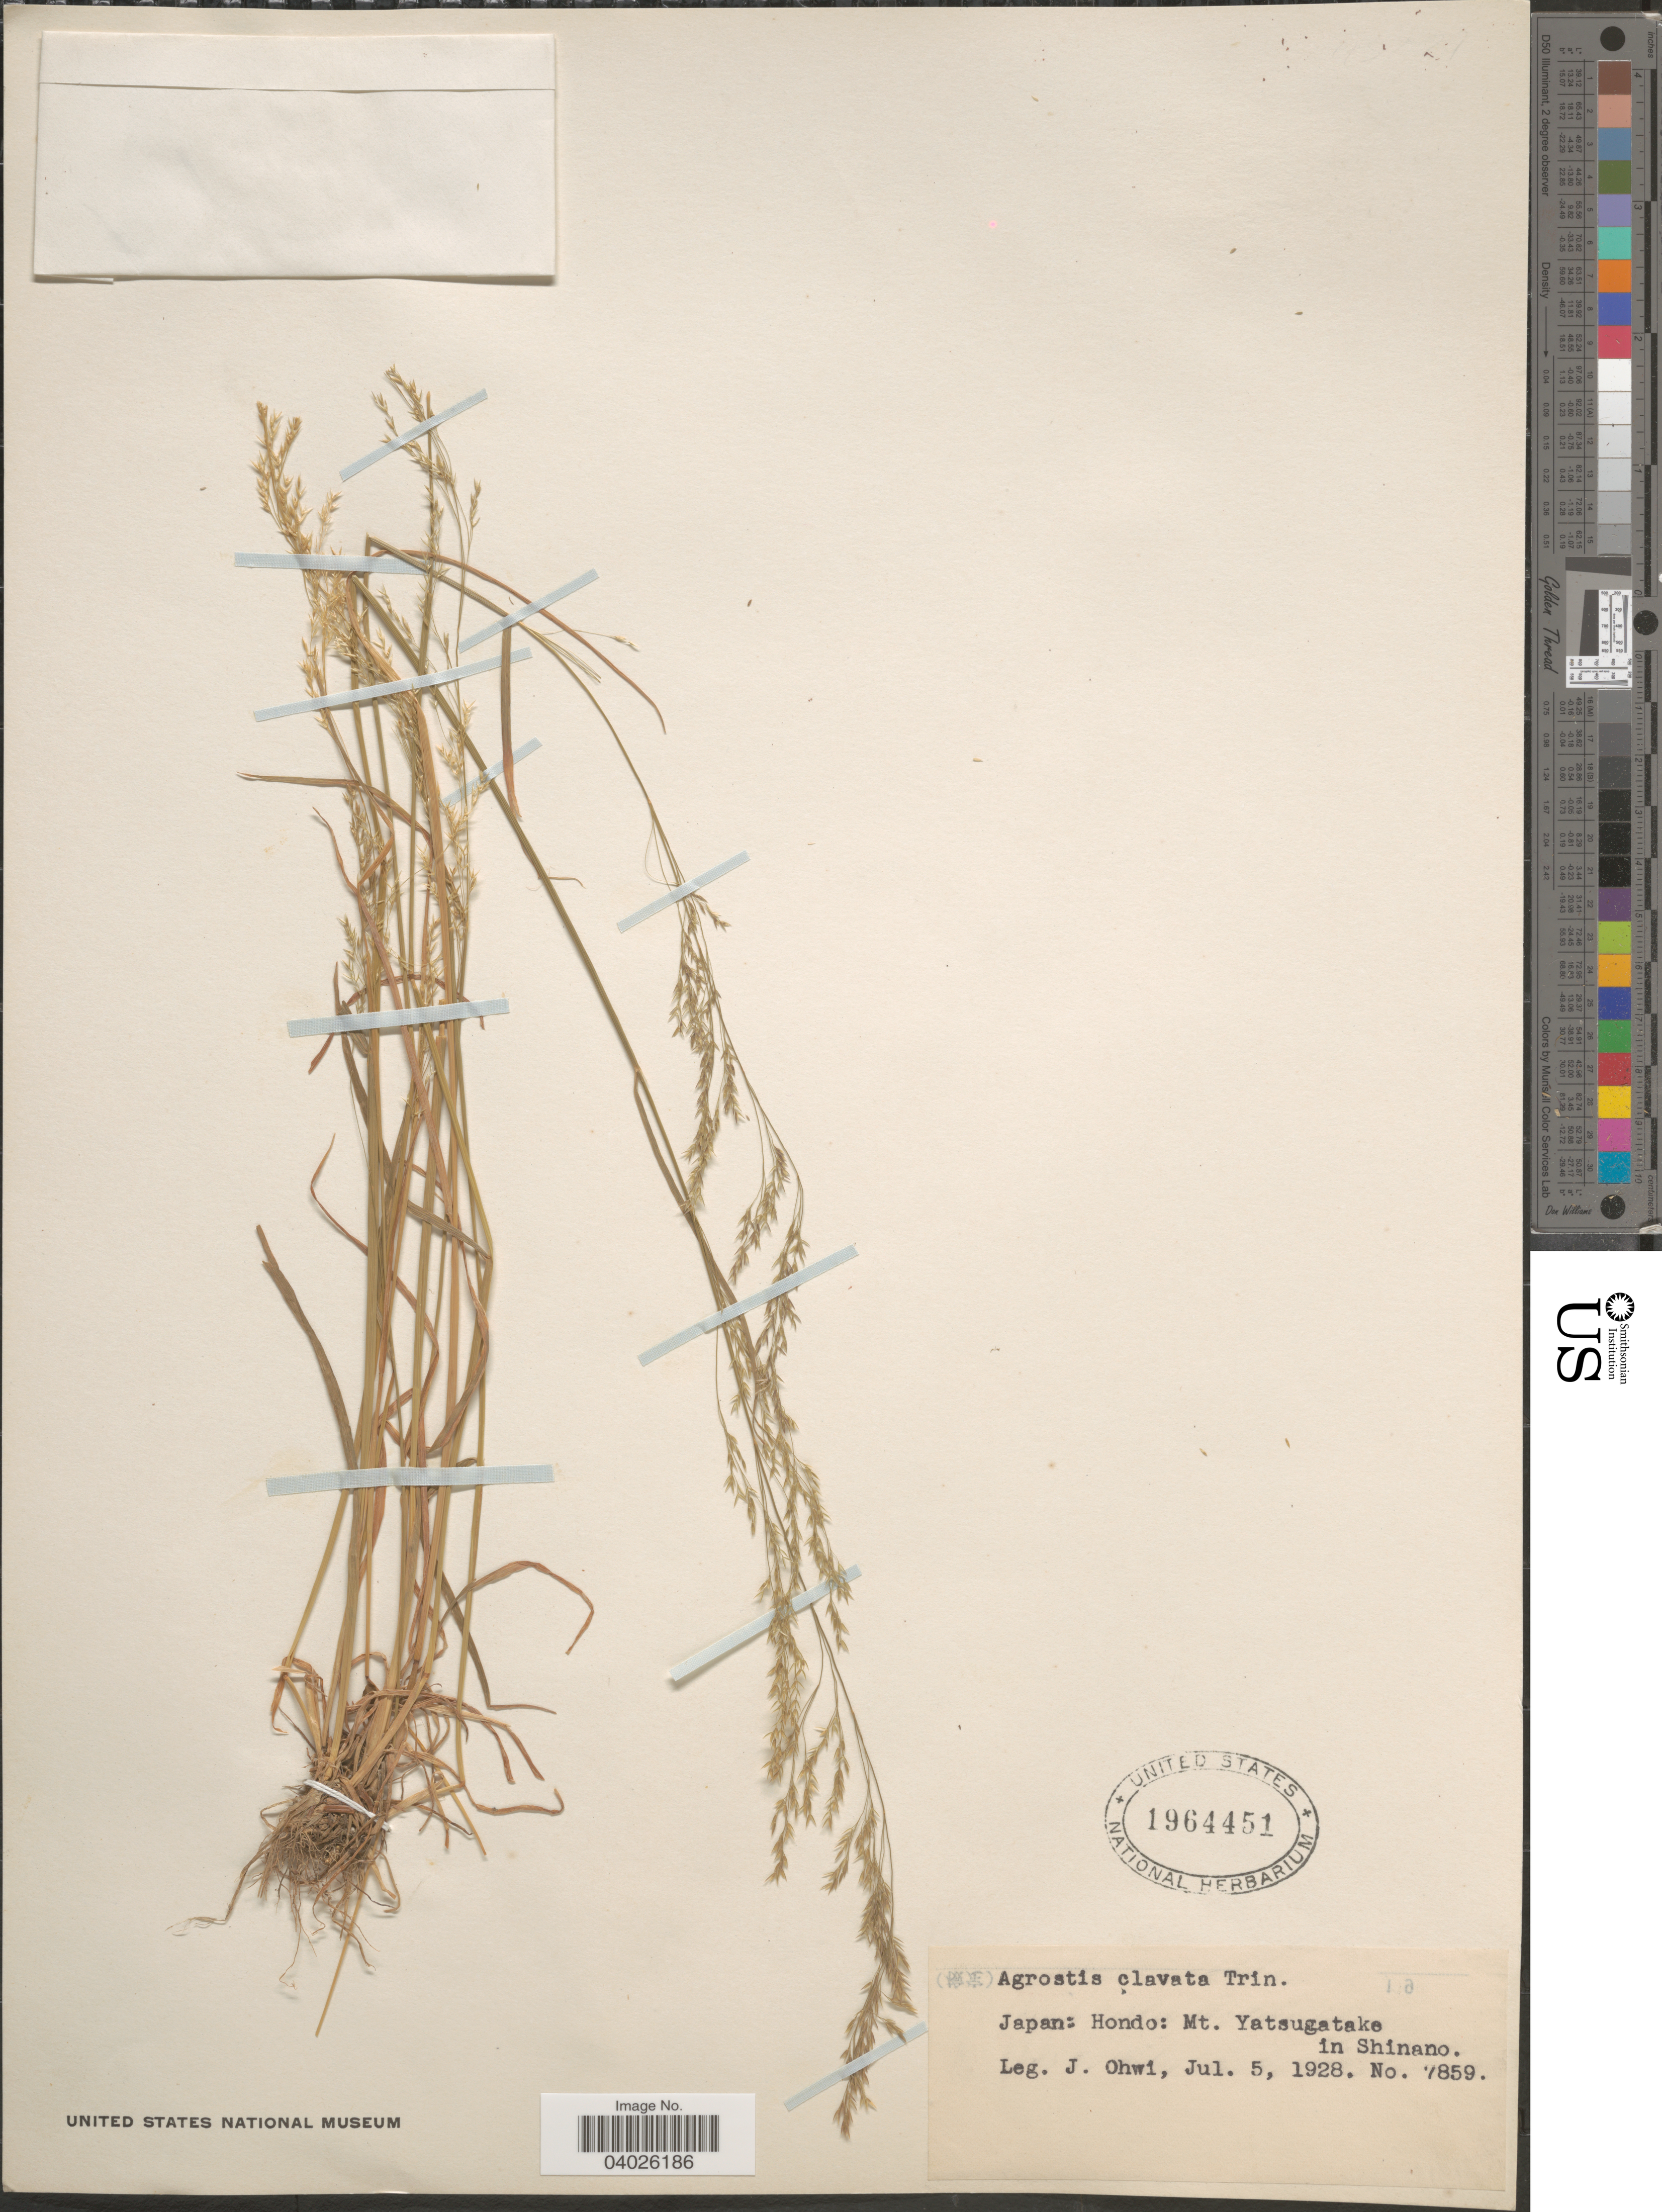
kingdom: Plantae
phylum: Tracheophyta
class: Liliopsida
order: Poales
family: Poaceae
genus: Agrostis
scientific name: Agrostis clavata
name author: Trin.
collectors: J. Ohwi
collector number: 7859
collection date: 1928-07-05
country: Japan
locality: Hondo: Mt. Yatsugatake in Shinano.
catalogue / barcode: US 1964451